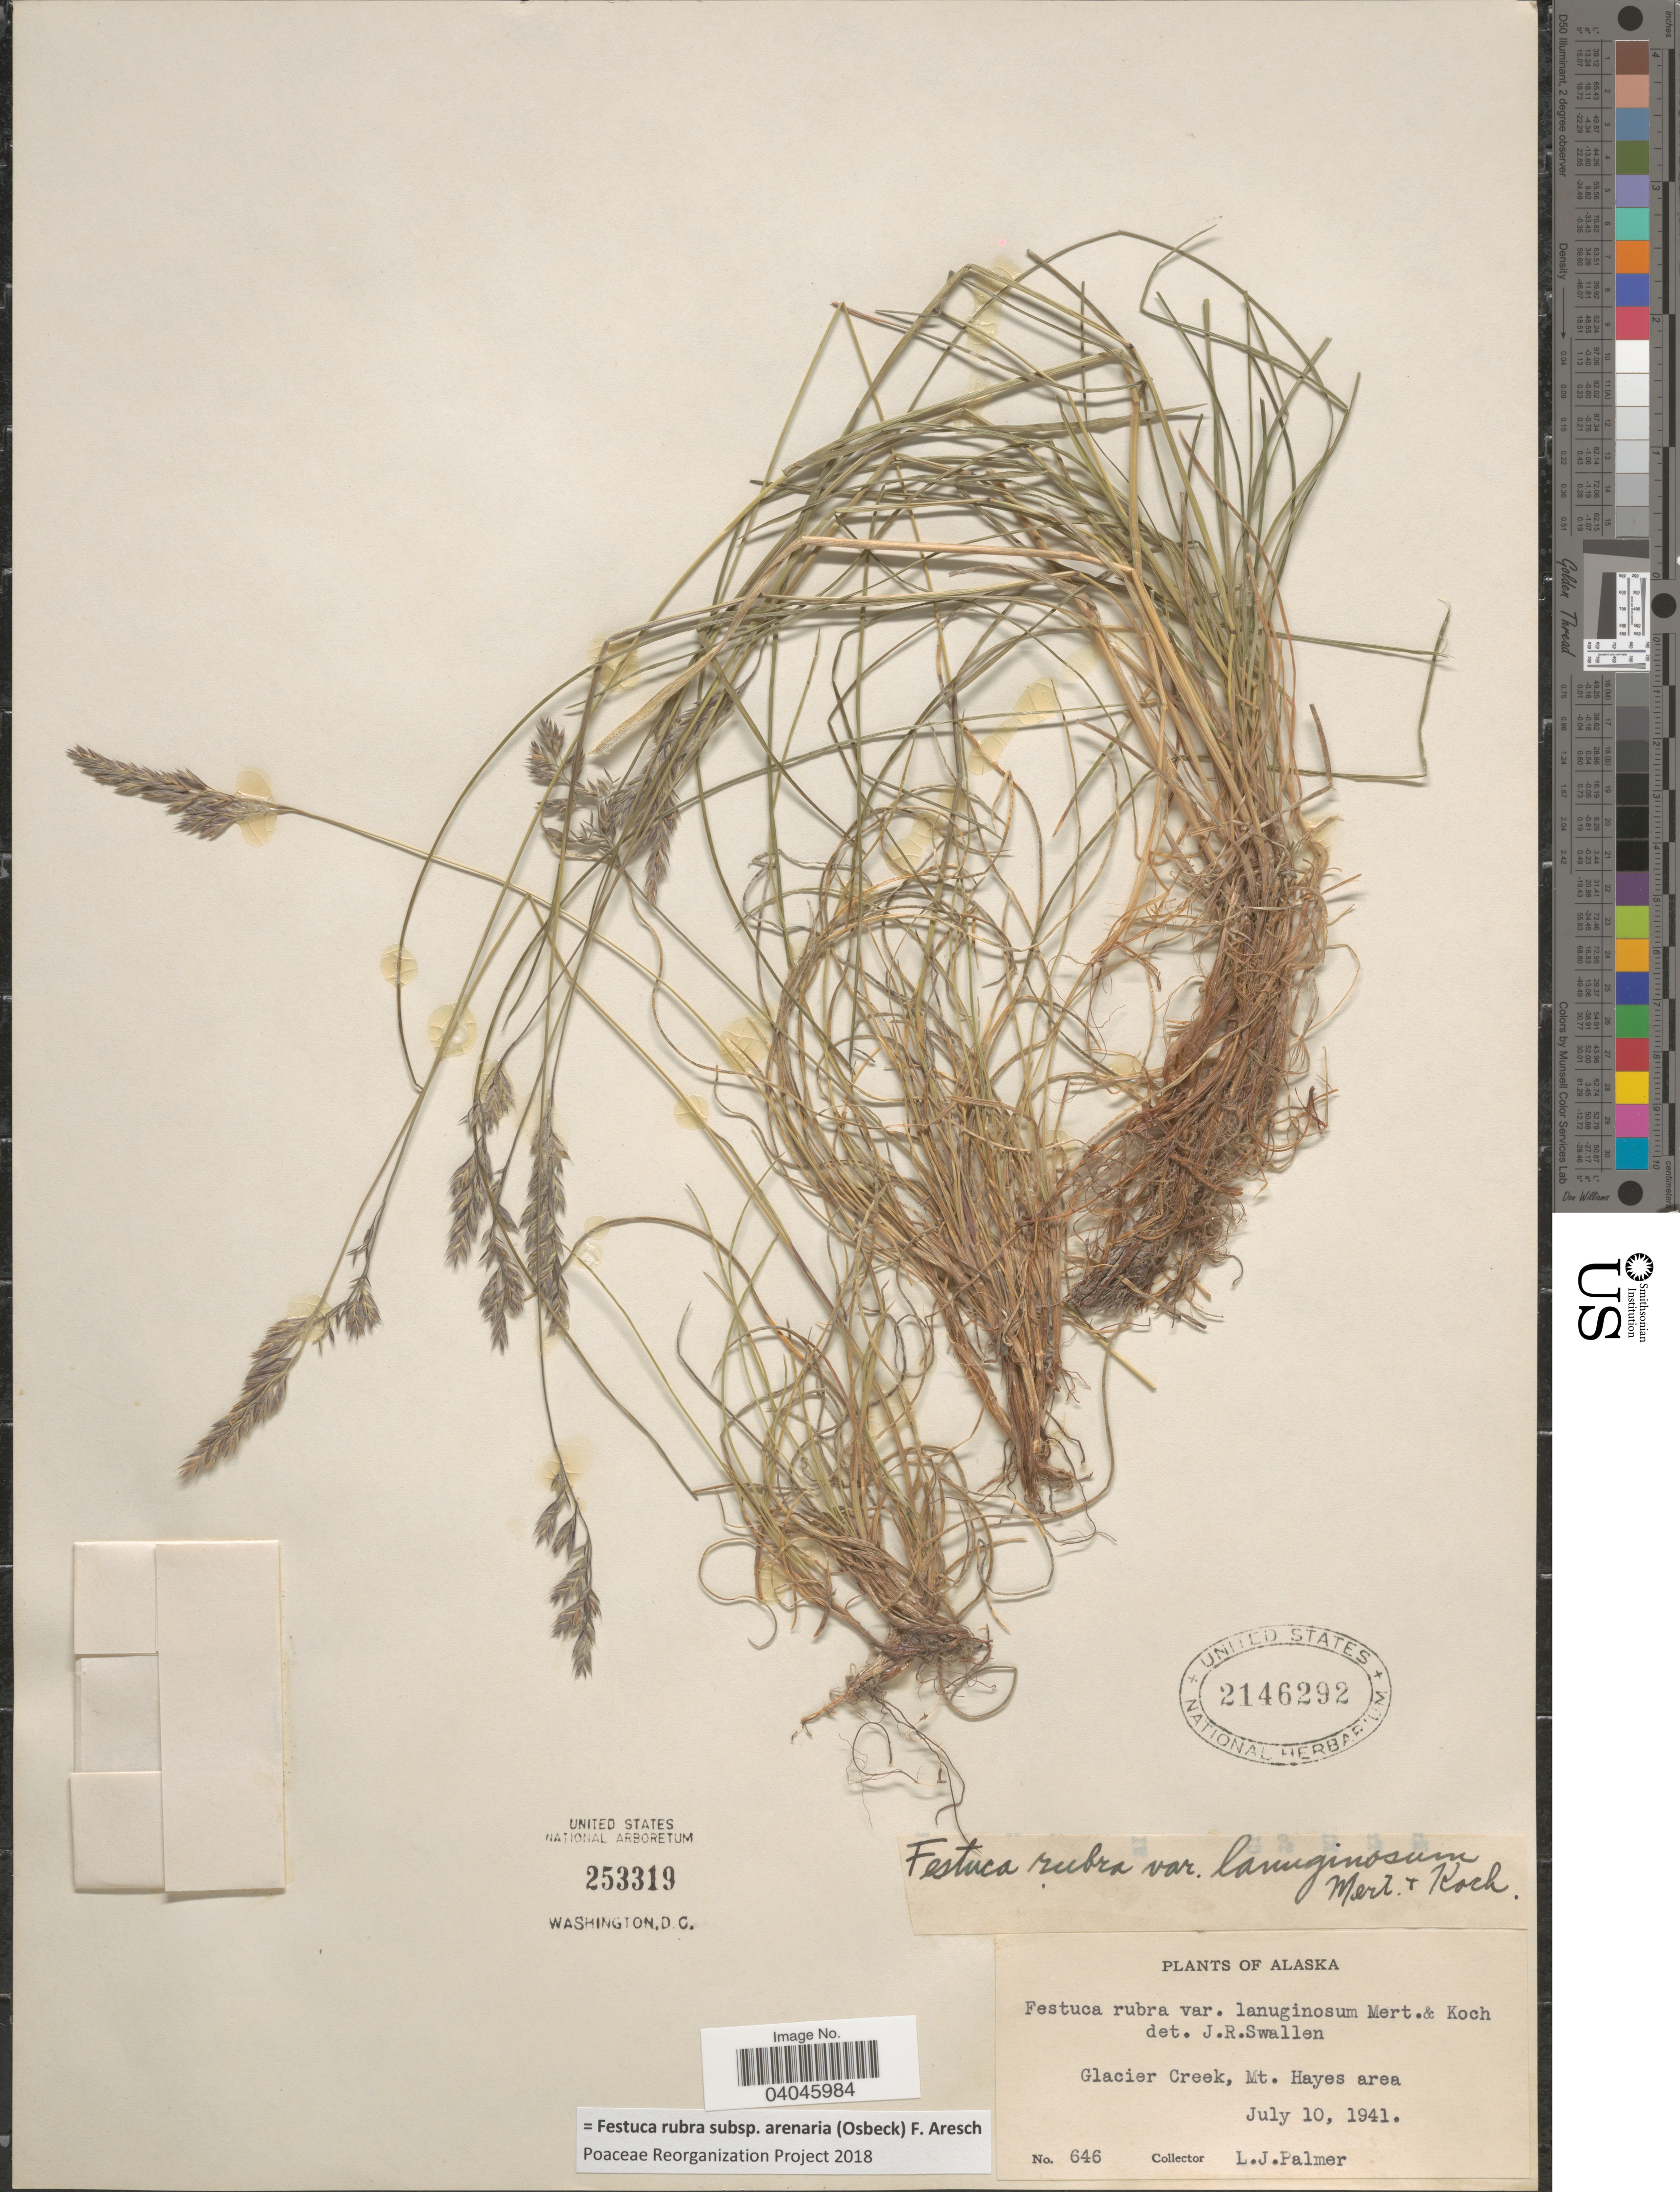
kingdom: Plantae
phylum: Tracheophyta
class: Liliopsida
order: Poales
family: Poaceae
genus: Festuca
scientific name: Festuca rubra subsp. arenaria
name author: (Osbeck) F. Aresch.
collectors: L. J. Palmer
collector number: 646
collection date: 1941-07-10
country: United States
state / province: Alaska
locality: Glacier Creek, Mt. Hayes area.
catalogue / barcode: US 2146292